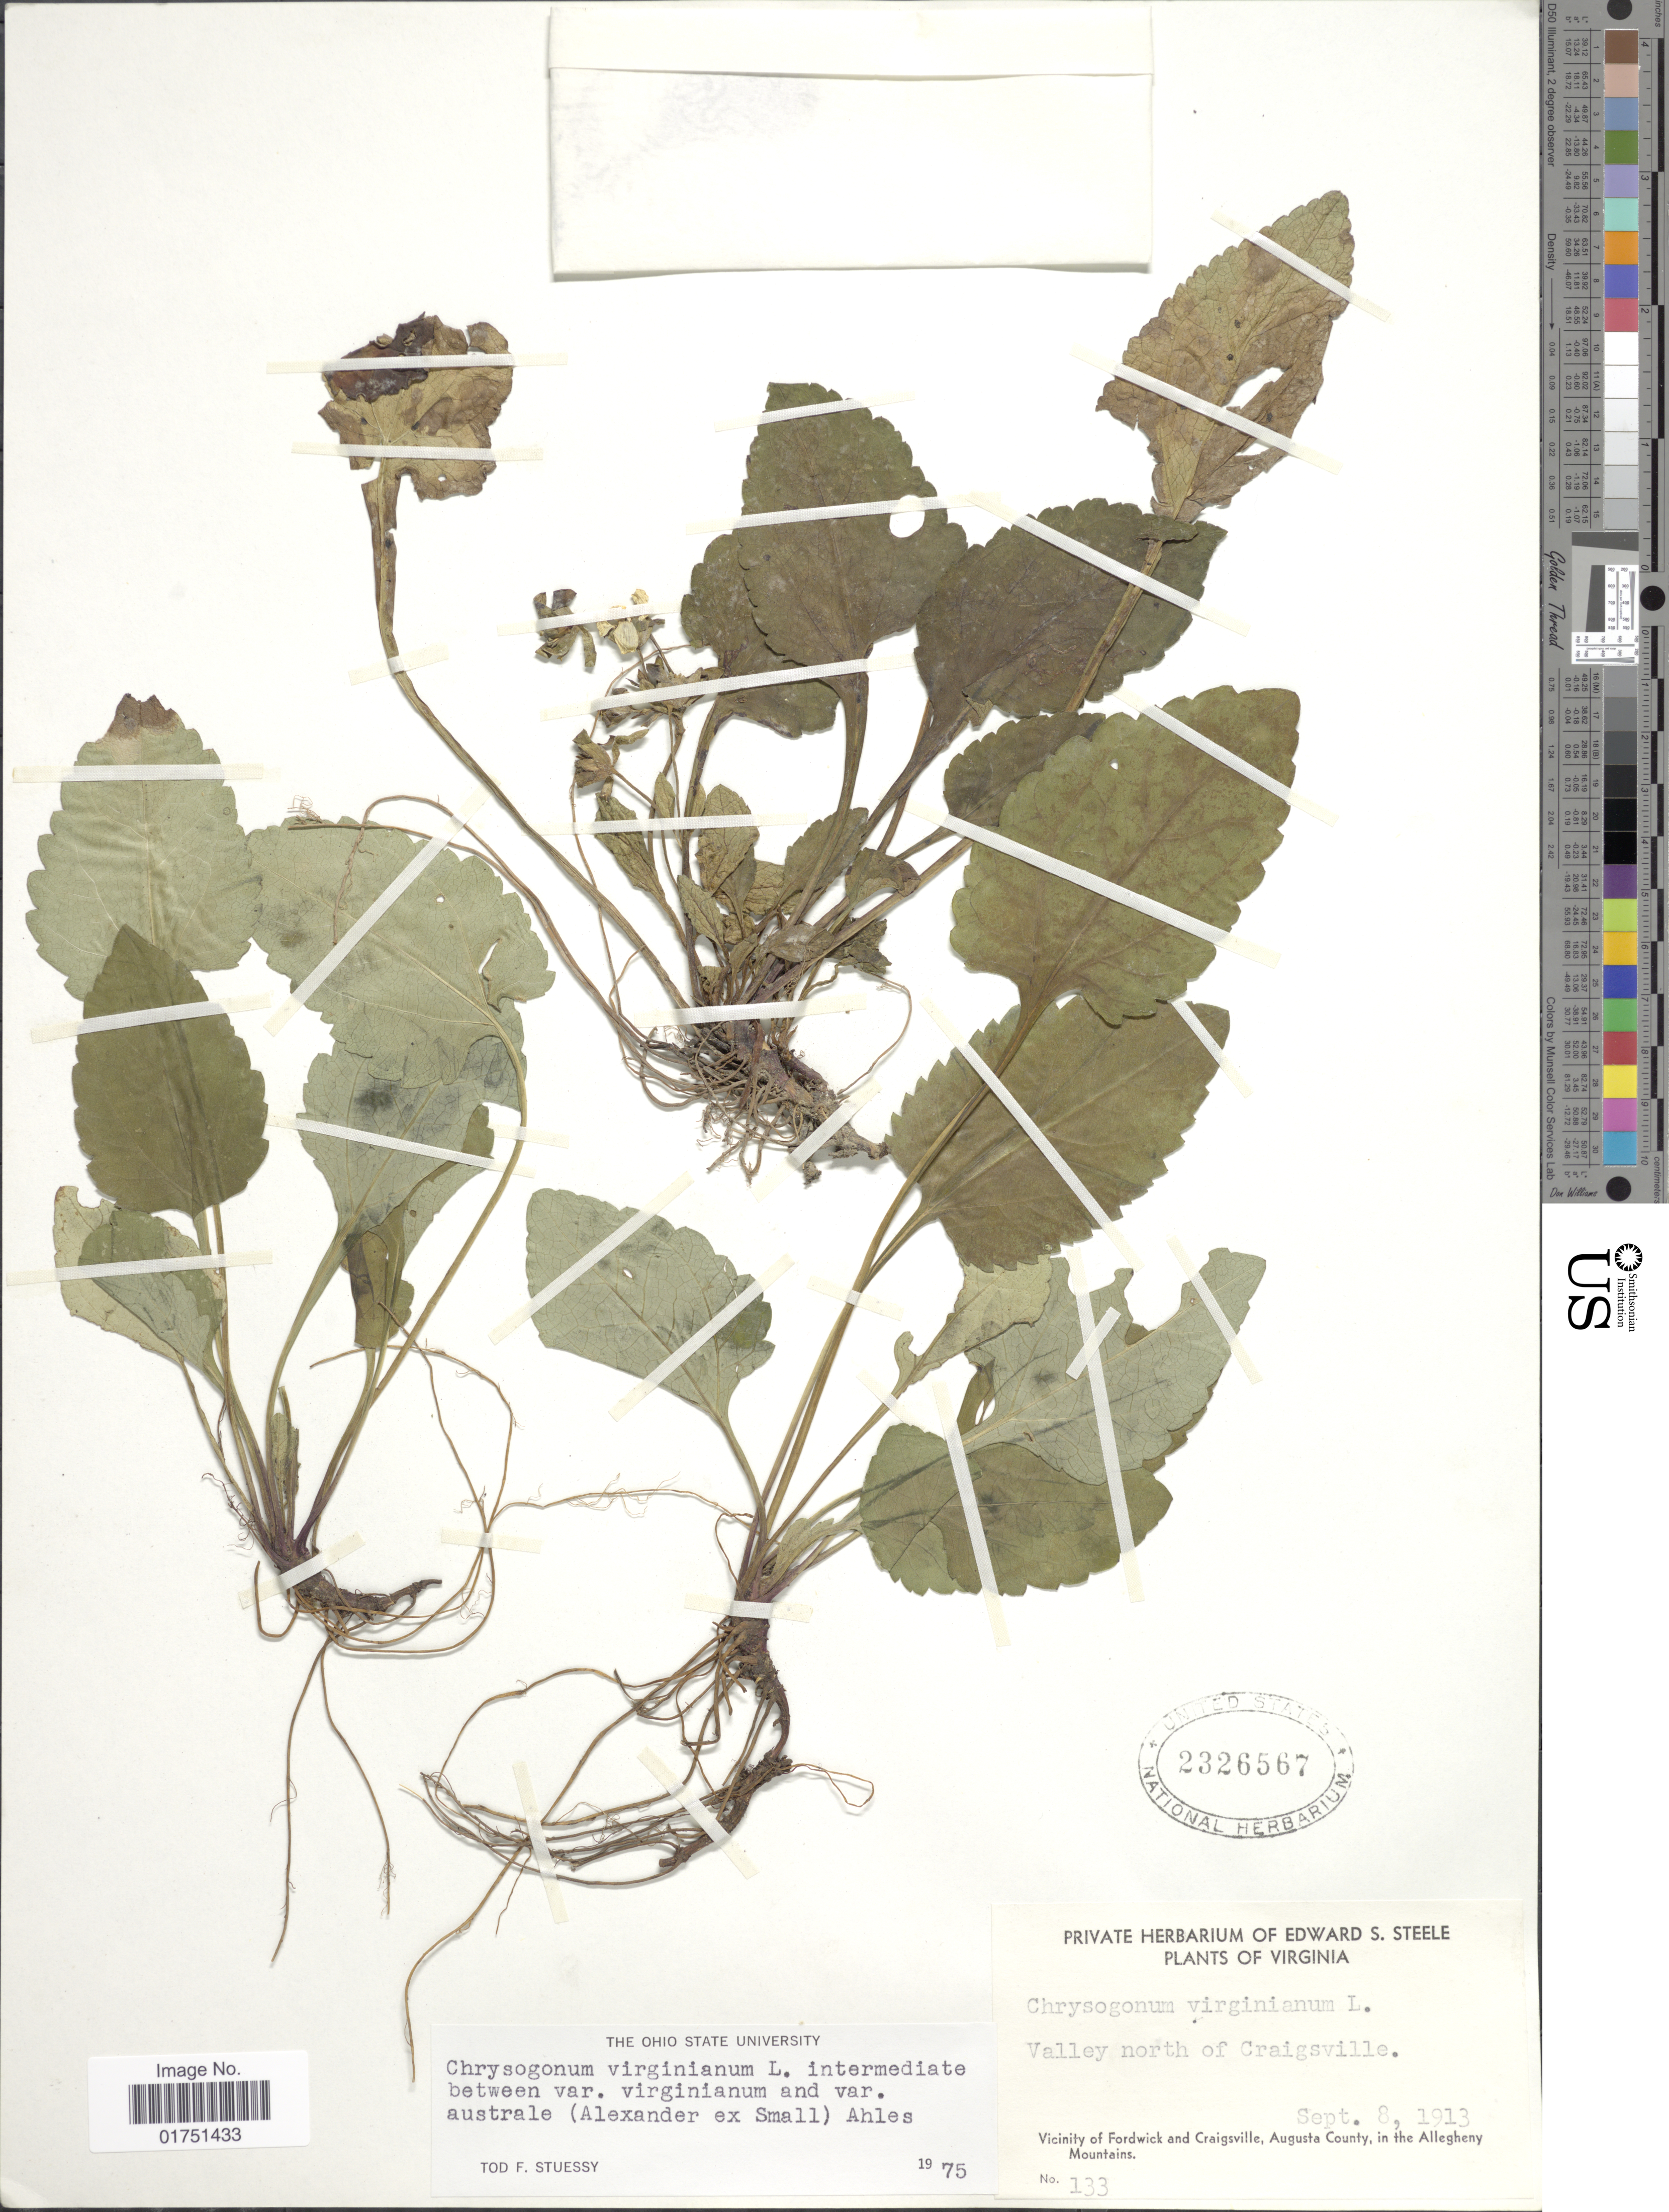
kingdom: Plantae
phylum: Tracheophyta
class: Magnoliopsida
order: Asterales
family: Asteraceae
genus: Chrysogonum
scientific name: Chrysogonum virginianum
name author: L.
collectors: ex herb. Edward S. Steele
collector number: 133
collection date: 1918-09-08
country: United States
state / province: Virginia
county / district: Augusta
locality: Valley north of Craigsville. Vicinity of Fordwick and Craigsville, Augusta County, in the Allegheny Mountains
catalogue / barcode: US 2326567